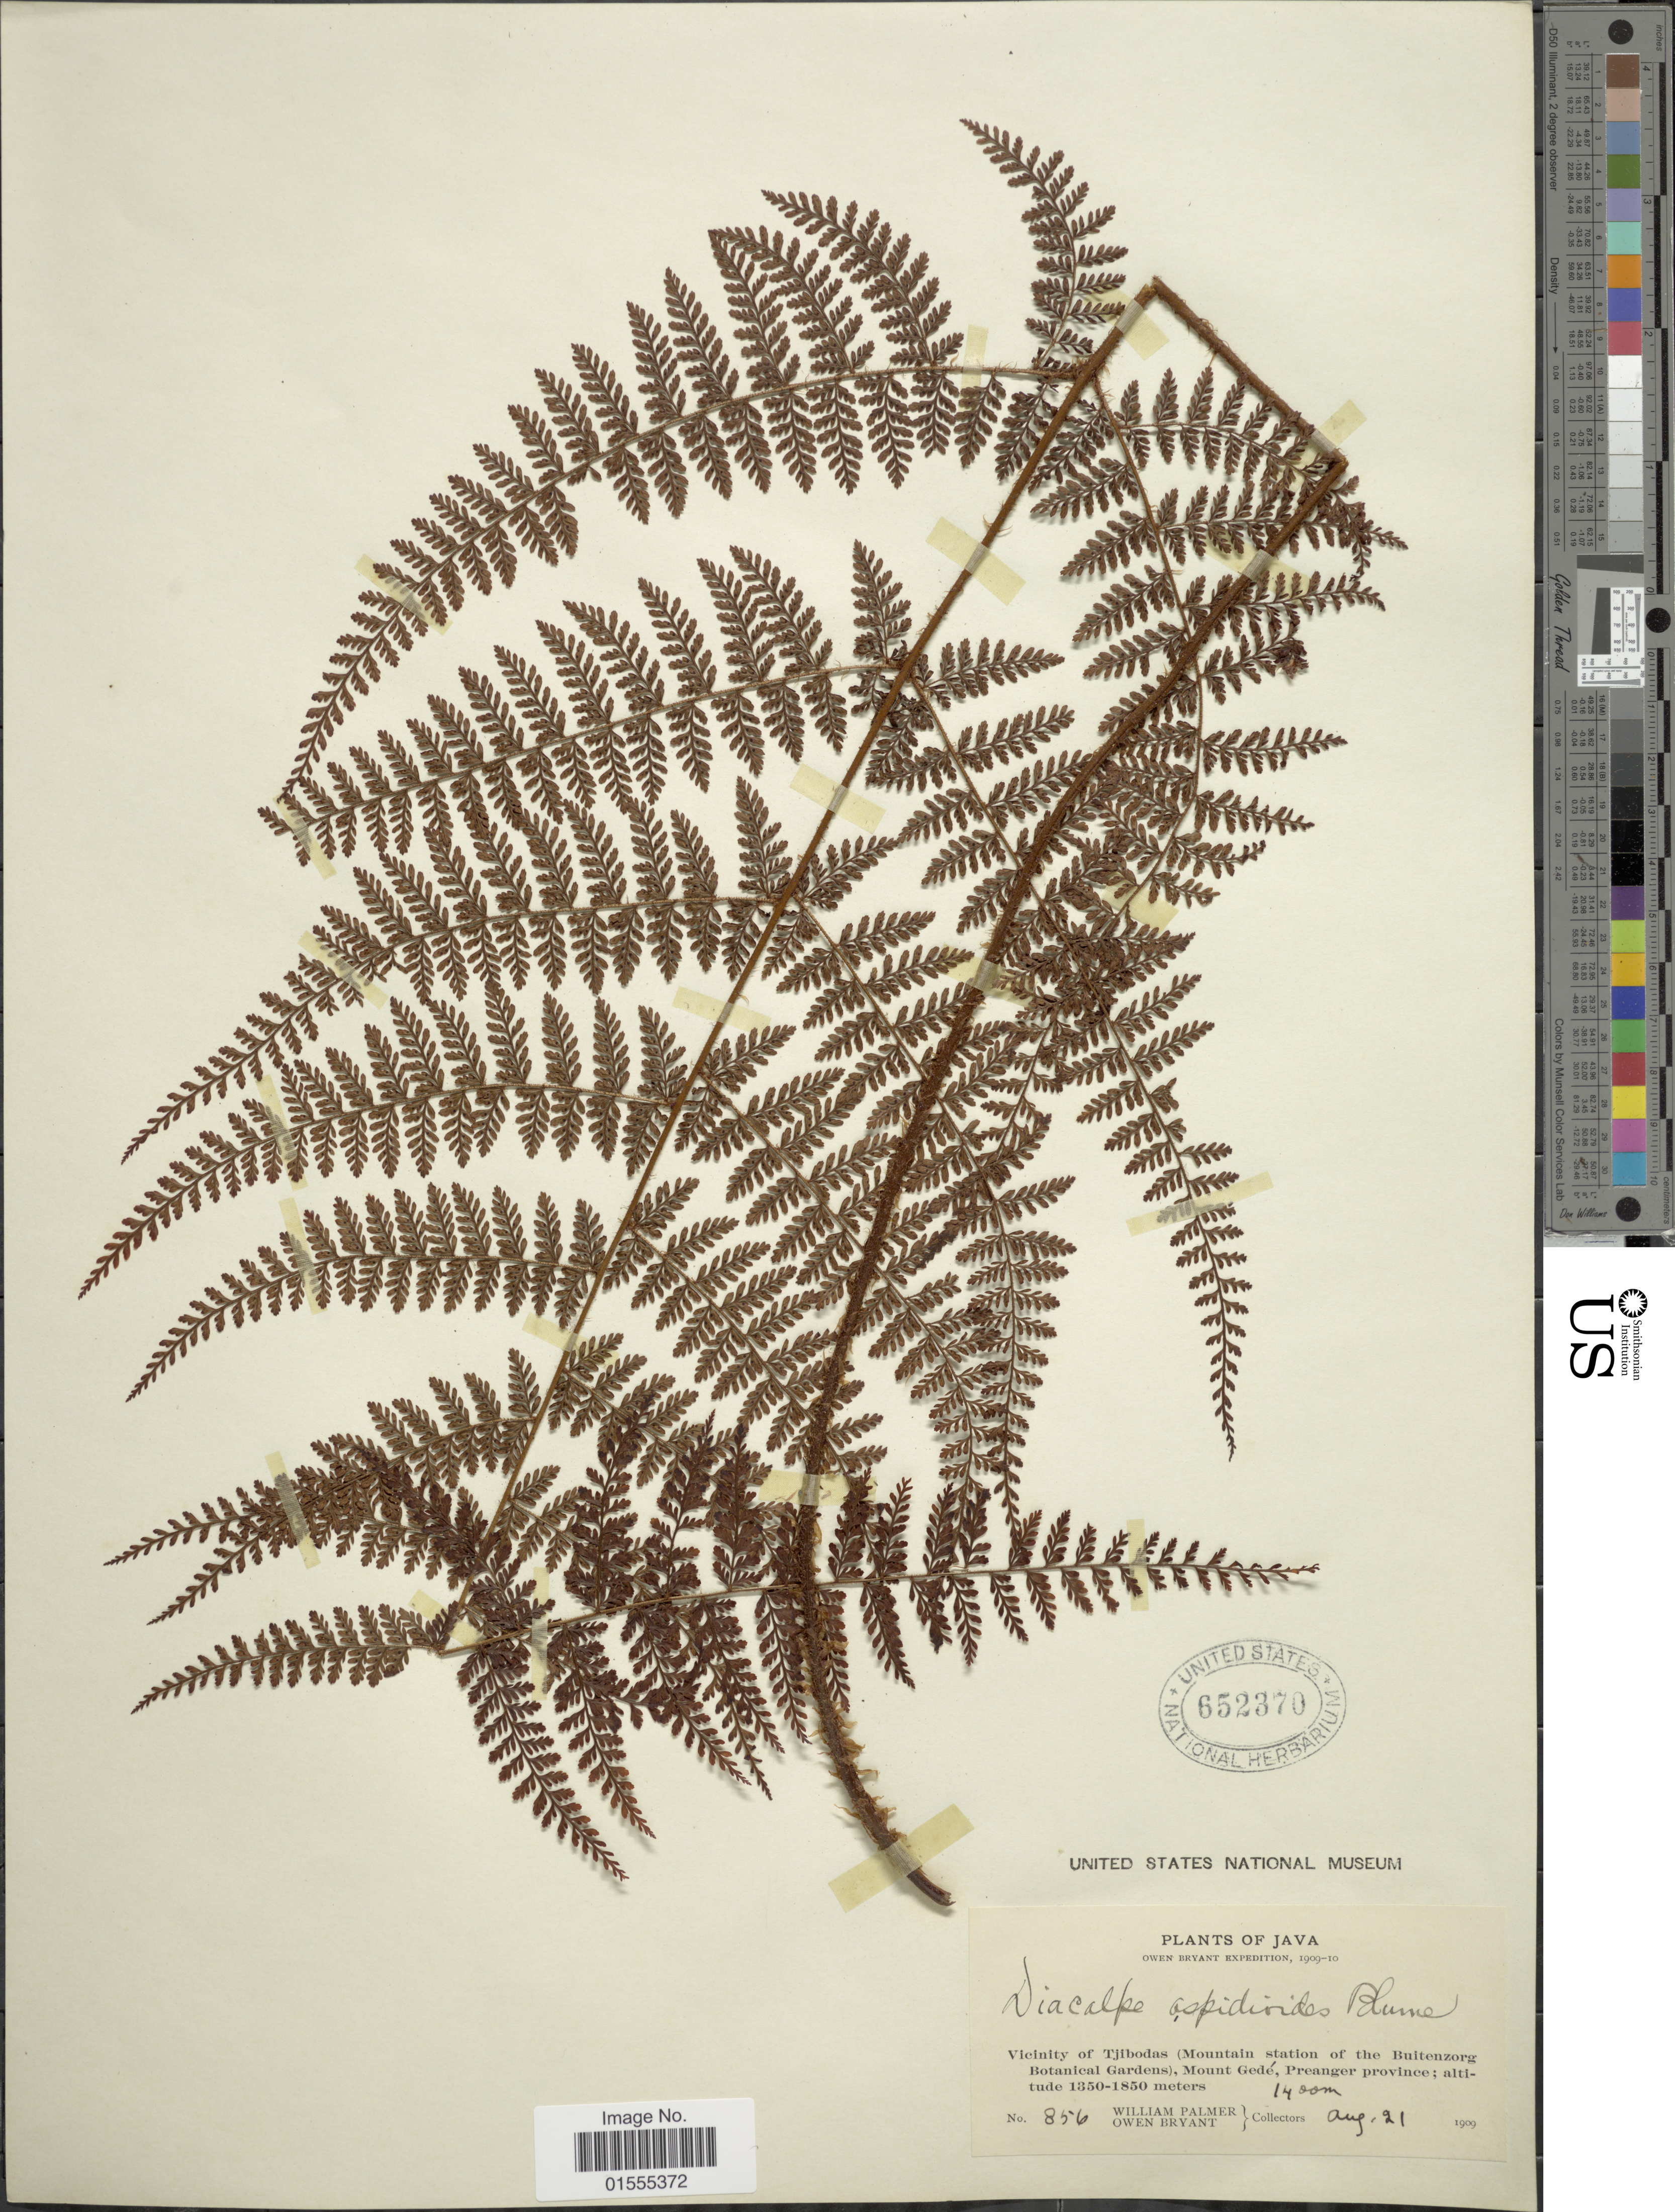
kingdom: Plantae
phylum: Tracheophyta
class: Polypodiopsida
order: Polypodiales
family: Dryopteridaceae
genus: Dryopteris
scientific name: Dryopteris pseudocaenopteris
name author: (Kunze) Li Bing Zhang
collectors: W. Palmer & O. Bryant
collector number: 856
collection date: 1909-08-21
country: Indonesia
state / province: Java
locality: Vicinity of Tjibodas (Mountain station of the Buitenzorg Botanical Gardens), Mount Gedé, Preanger province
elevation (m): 1400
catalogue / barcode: US 652370